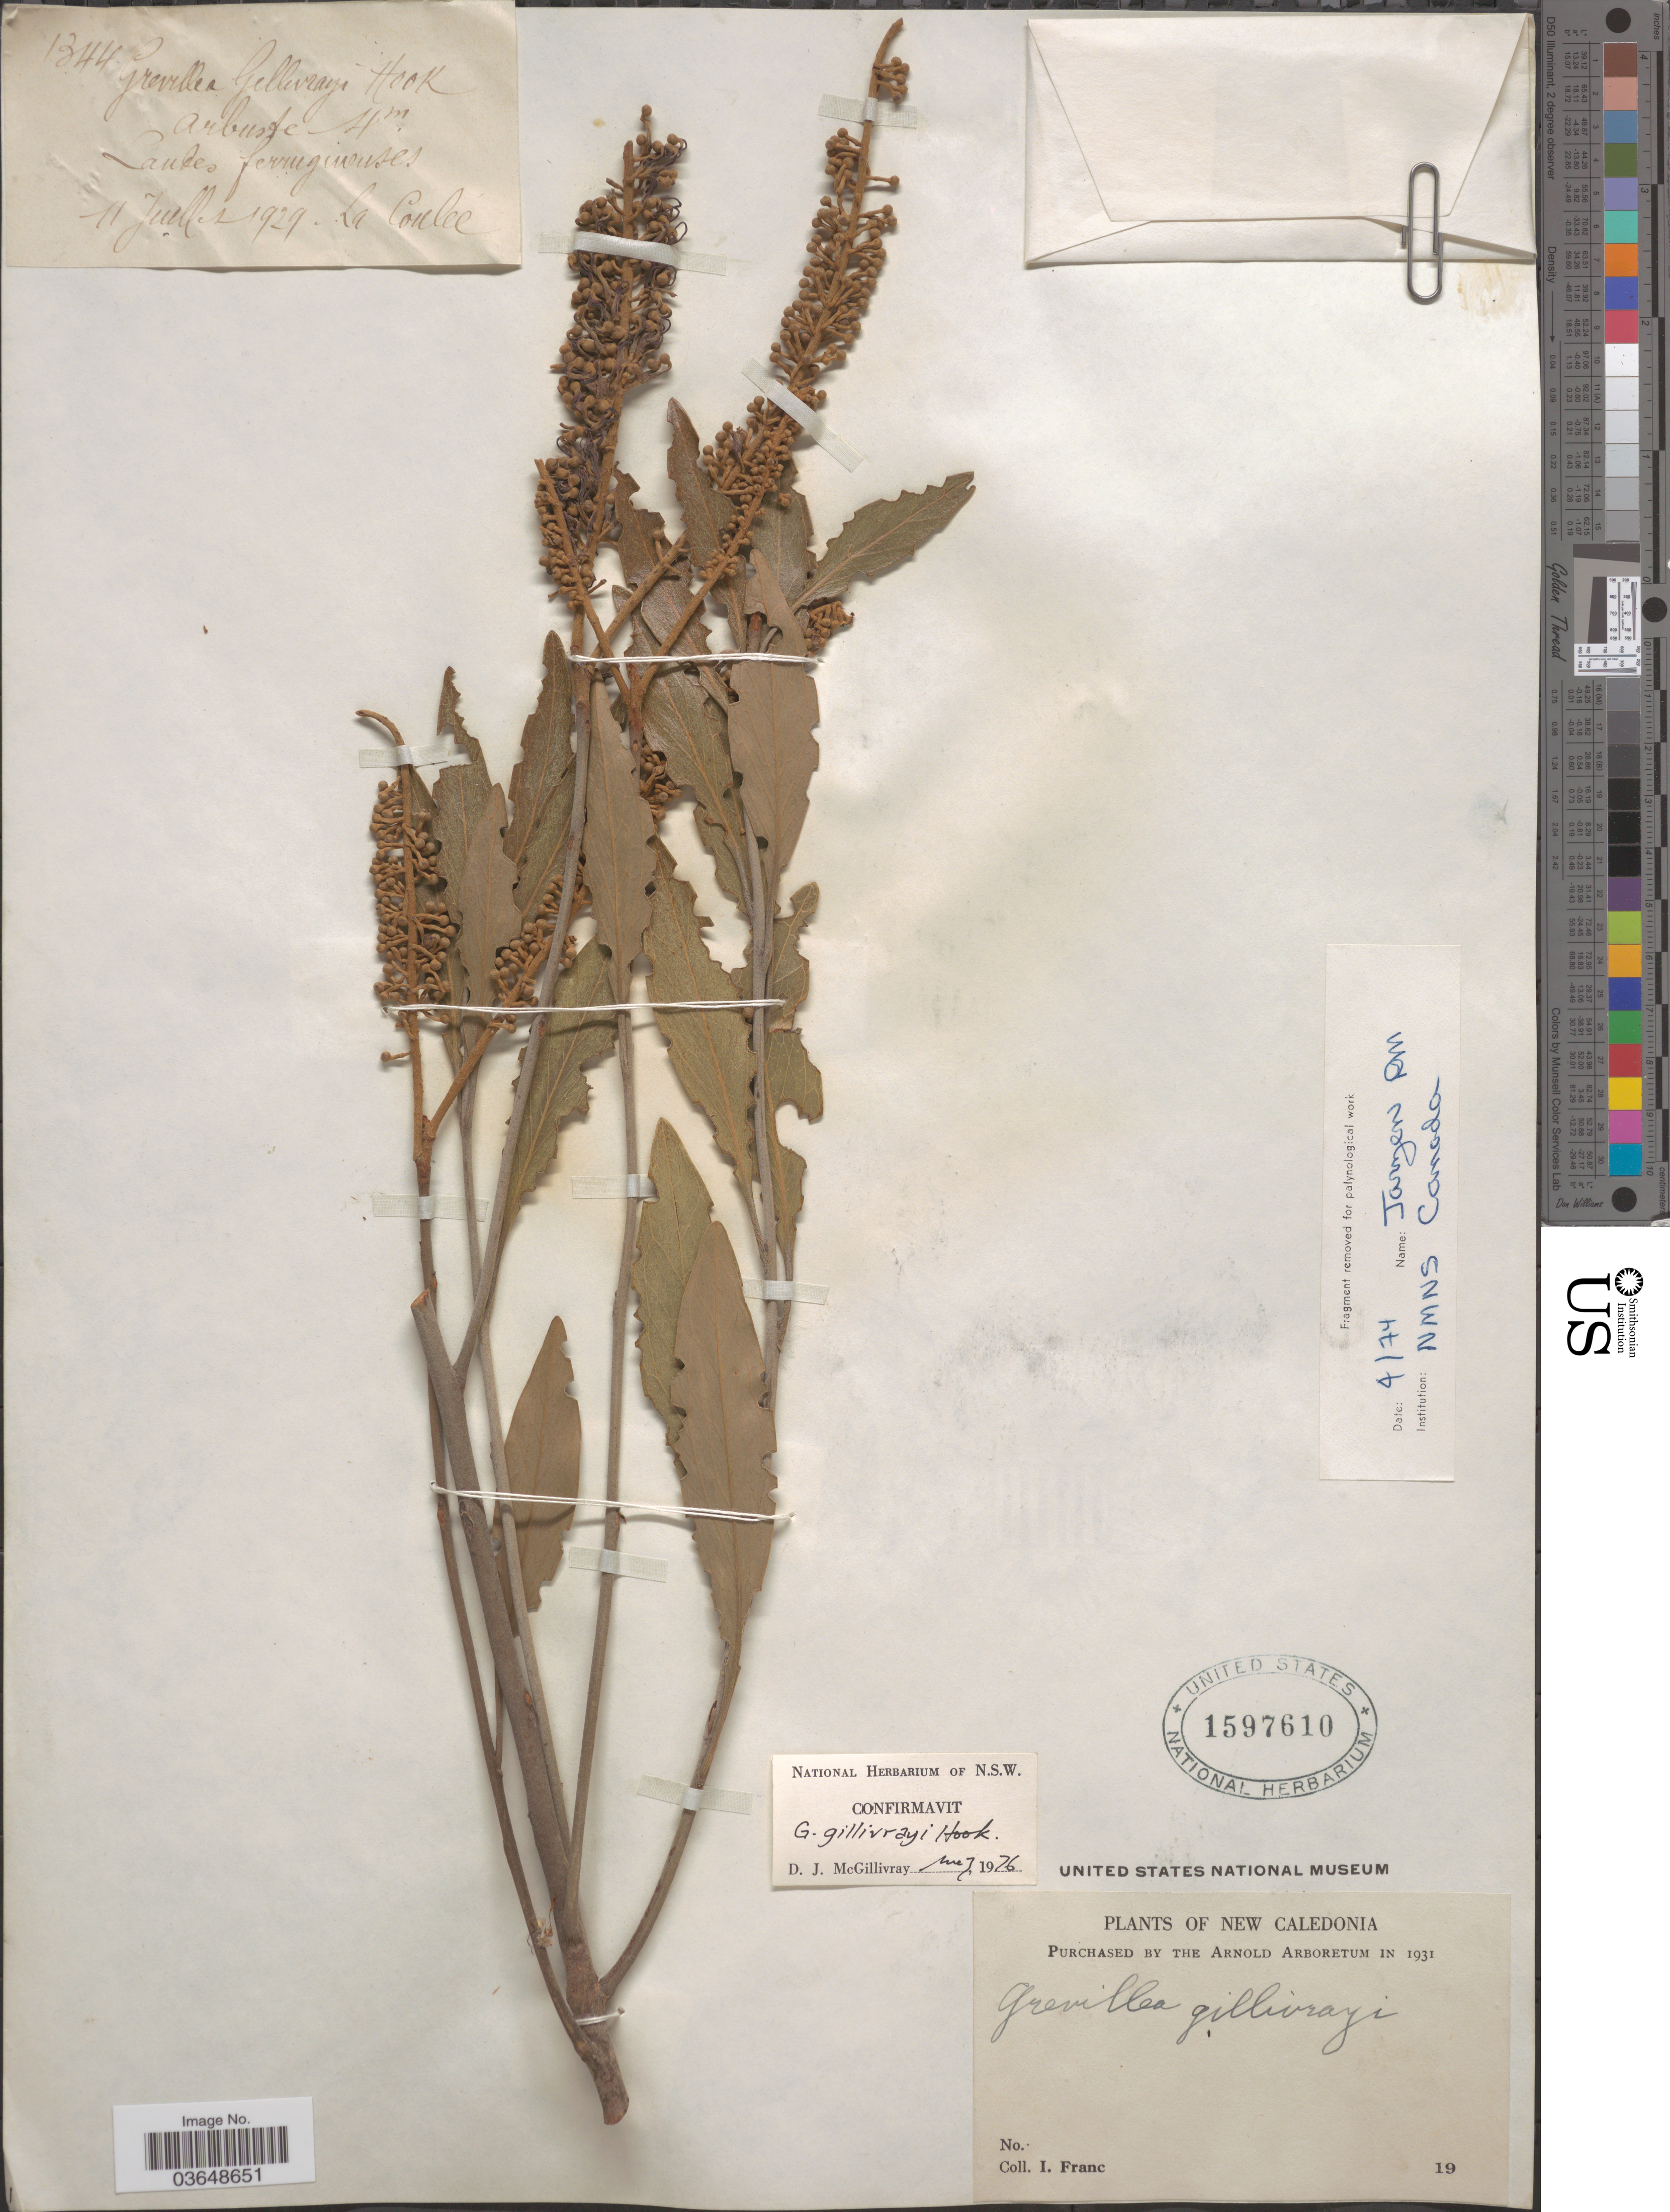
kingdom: Plantae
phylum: Tracheophyta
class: Magnoliopsida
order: Proteales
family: Proteaceae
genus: Grevillea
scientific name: Grevillea gillivrayi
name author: Hook.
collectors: I. Franc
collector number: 1344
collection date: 1929-07-11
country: New Caledonia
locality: La Coulée.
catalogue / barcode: US 1597610